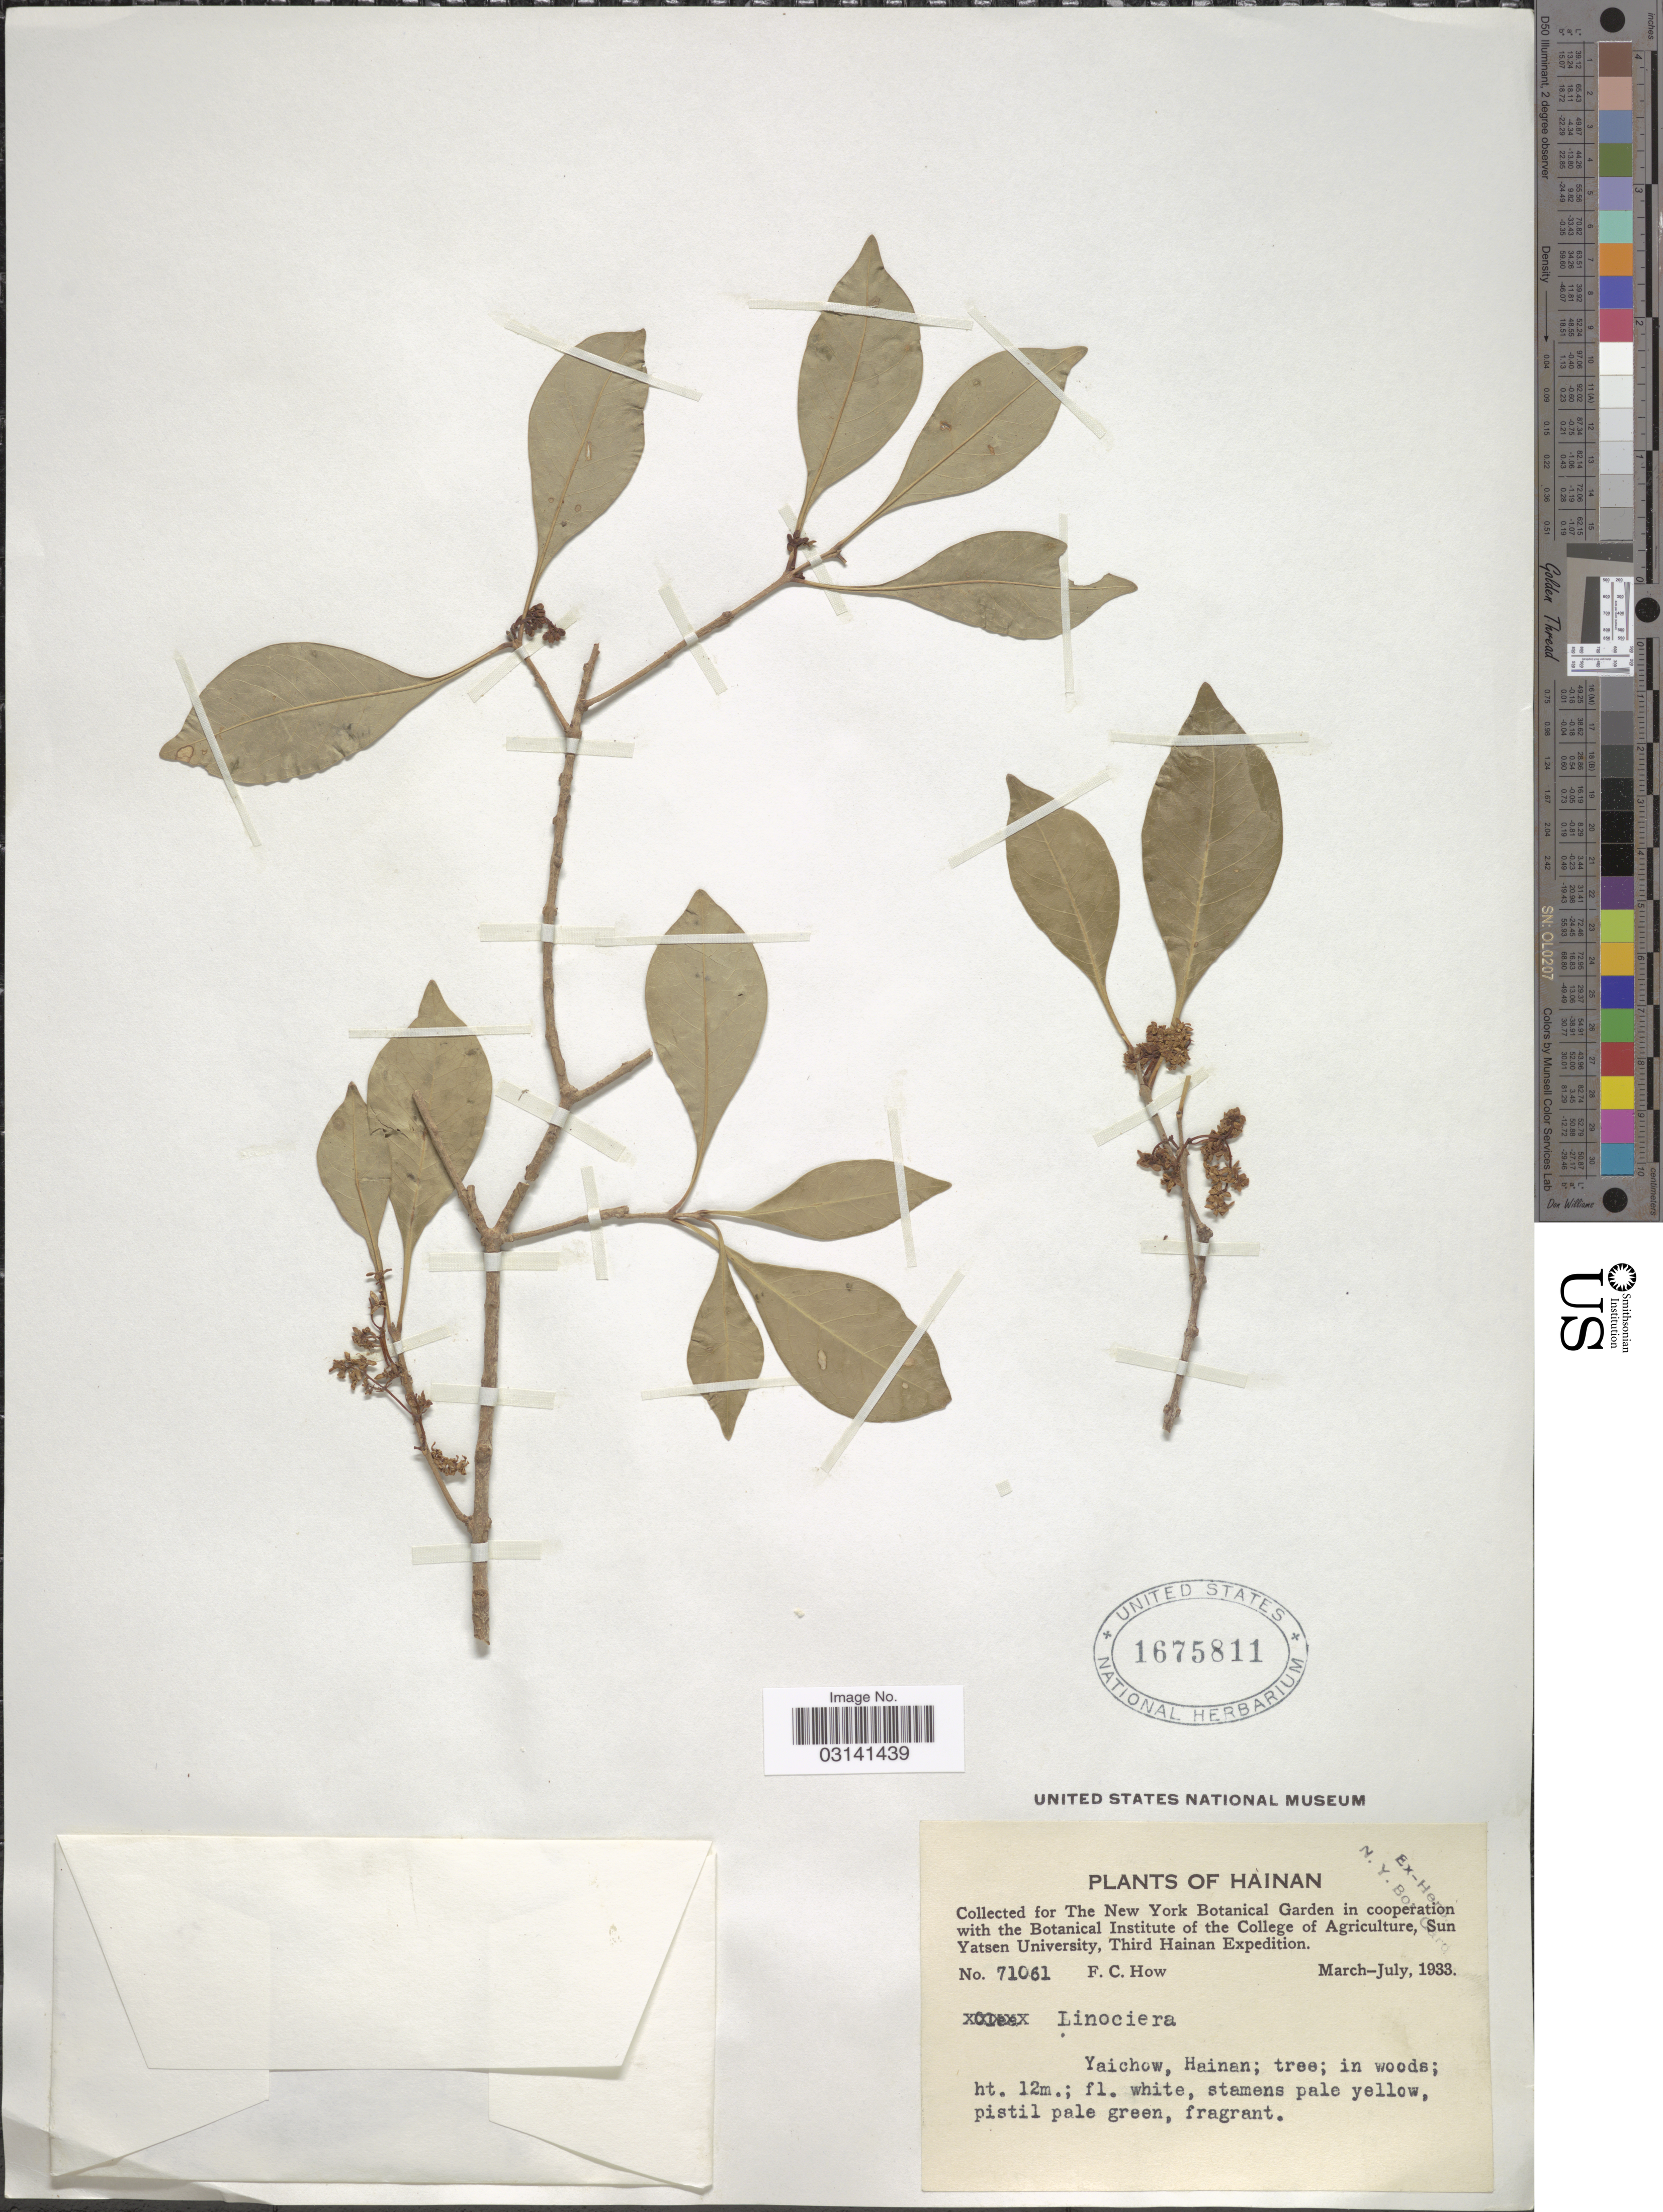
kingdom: Plantae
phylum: Tracheophyta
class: Magnoliopsida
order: Lamiales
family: Oleaceae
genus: Chionanthus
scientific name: Chionanthus sp.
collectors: F. C. How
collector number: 71061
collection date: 1933-03/1933-07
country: China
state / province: Hainan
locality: Yaichow.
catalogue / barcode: US 1675811